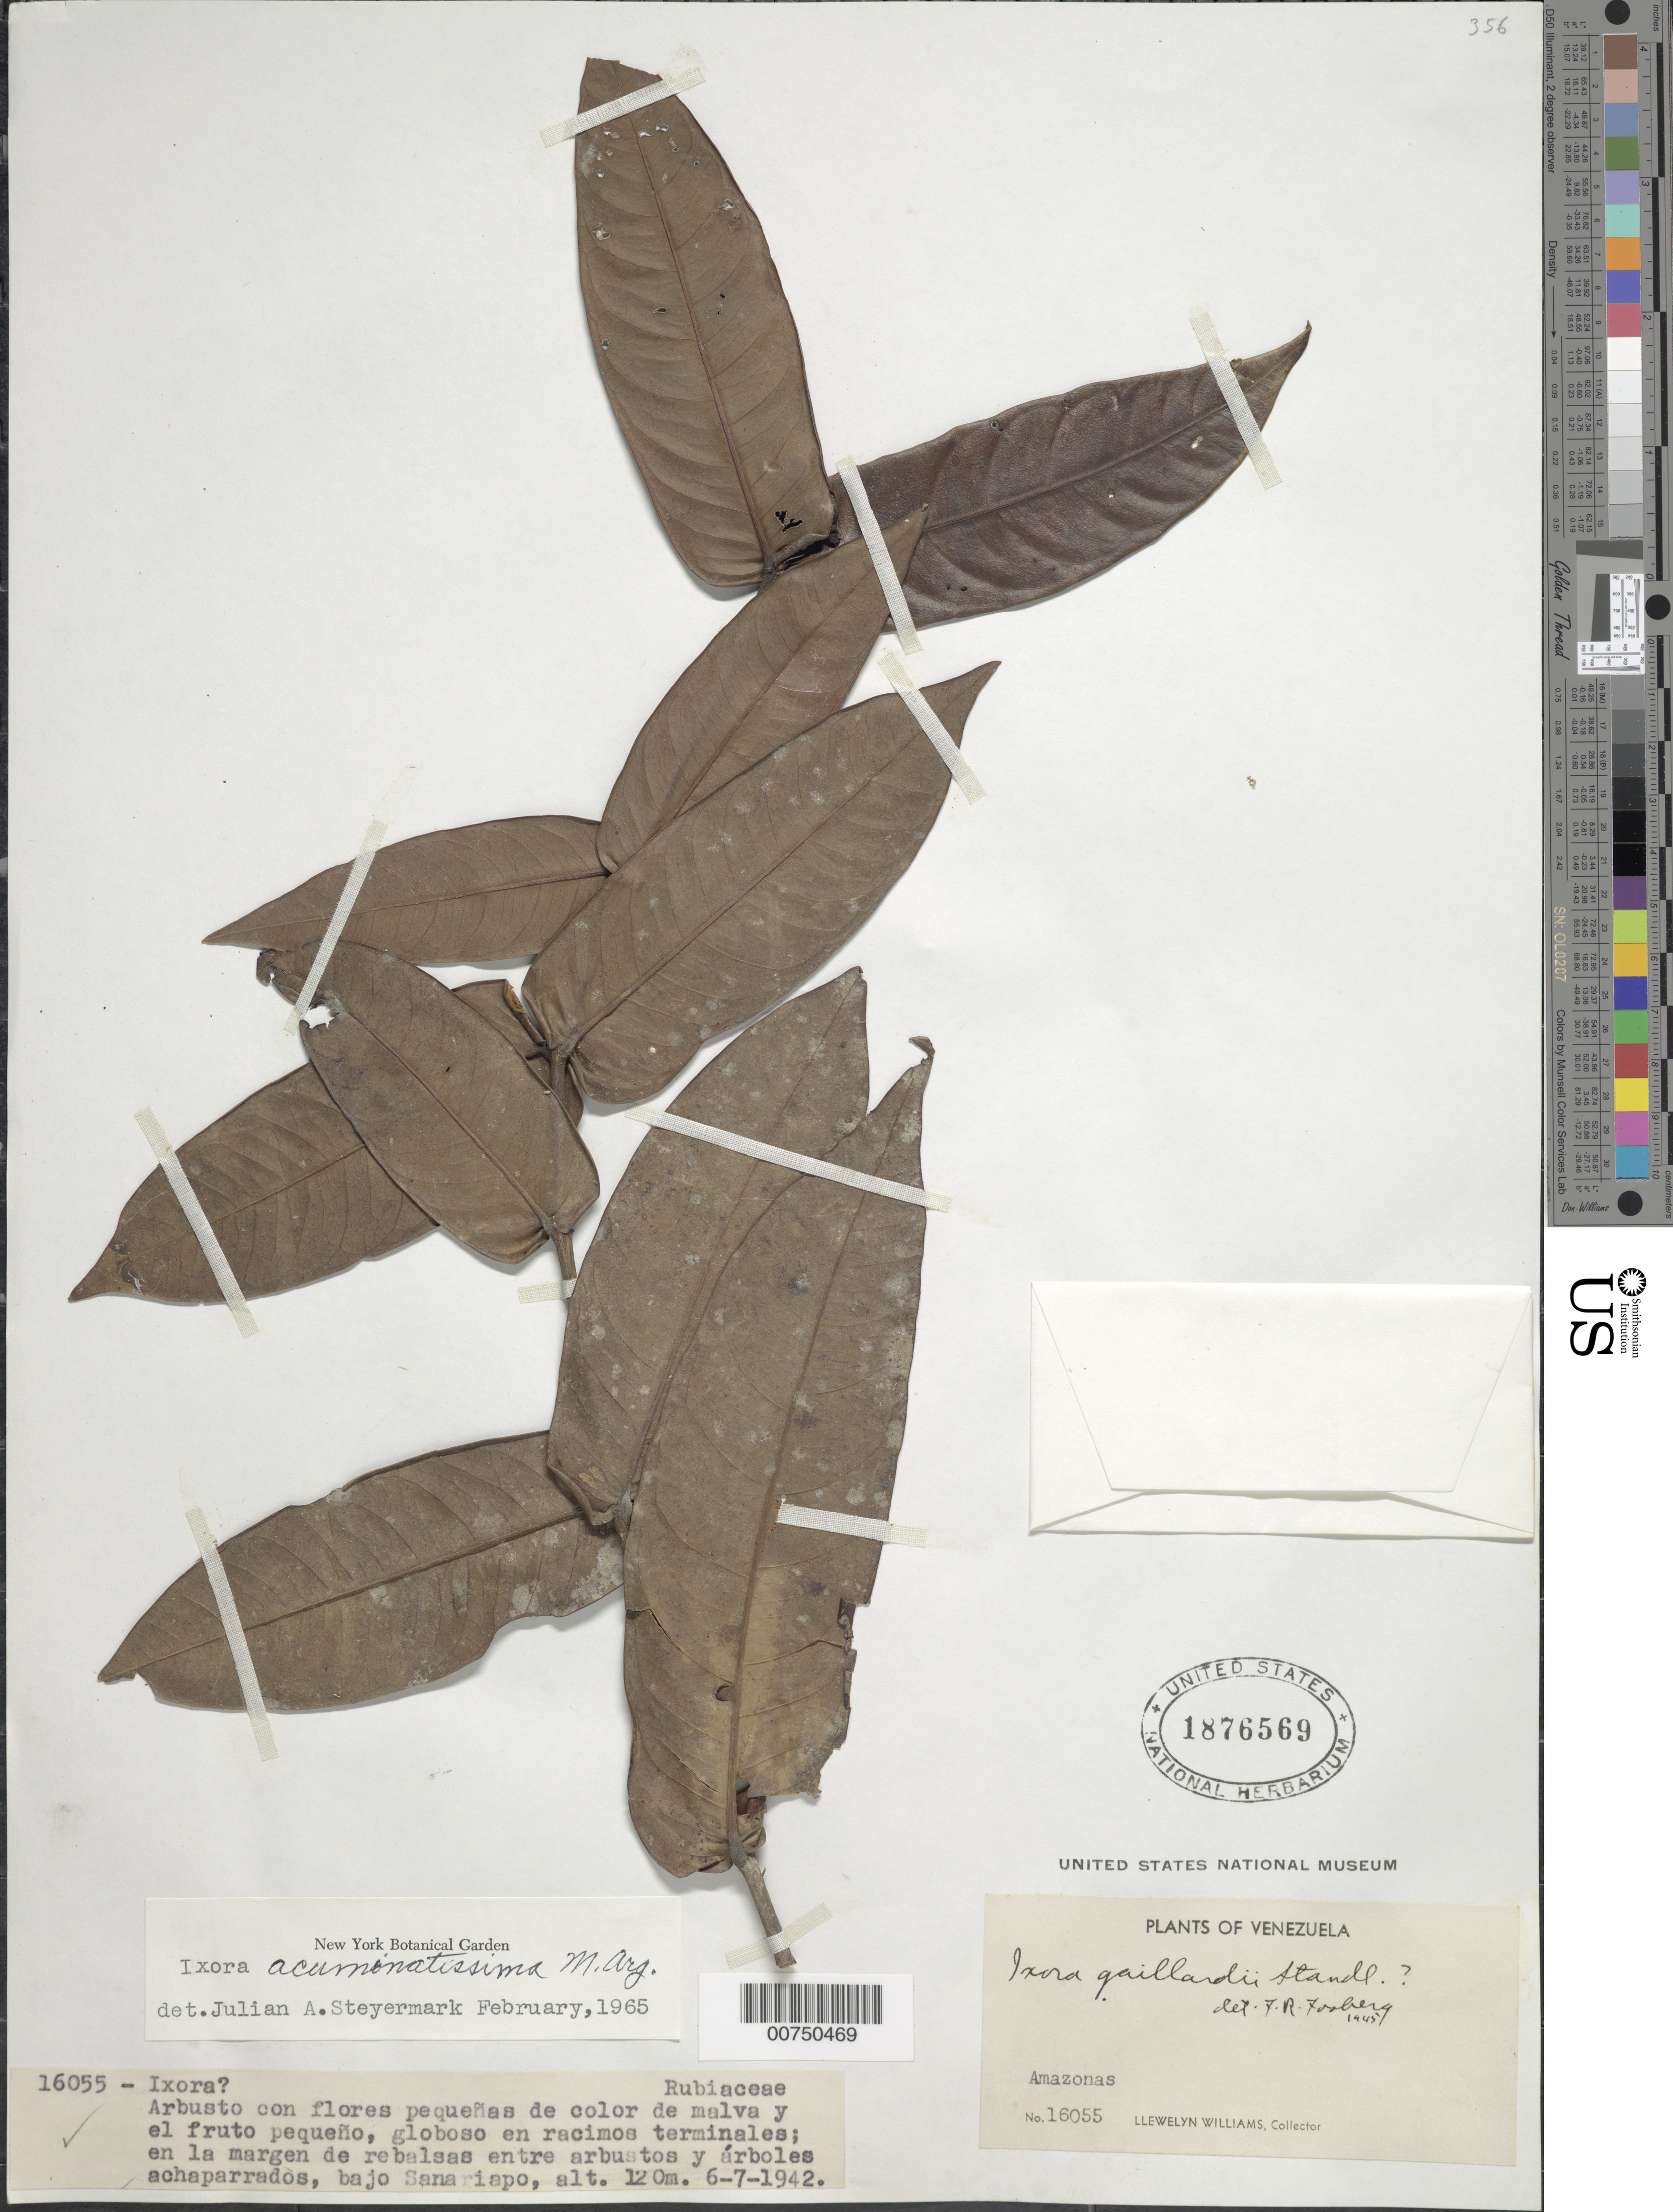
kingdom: Plantae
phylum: Tracheophyta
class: Magnoliopsida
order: Gentianales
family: Rubiaceae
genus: Ixora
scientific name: Ixora acuminatissima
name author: Müll. Arg.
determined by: Steyermark, Julian A., (VEN)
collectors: Ll. Williams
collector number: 16055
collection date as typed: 6-Jul-42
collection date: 1942-07-06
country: Venezuela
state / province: Amazonas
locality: Bajo Sanariapo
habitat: Margen de rebalsas entre arbustos y arboles achaparrados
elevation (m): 120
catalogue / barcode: US 1876569